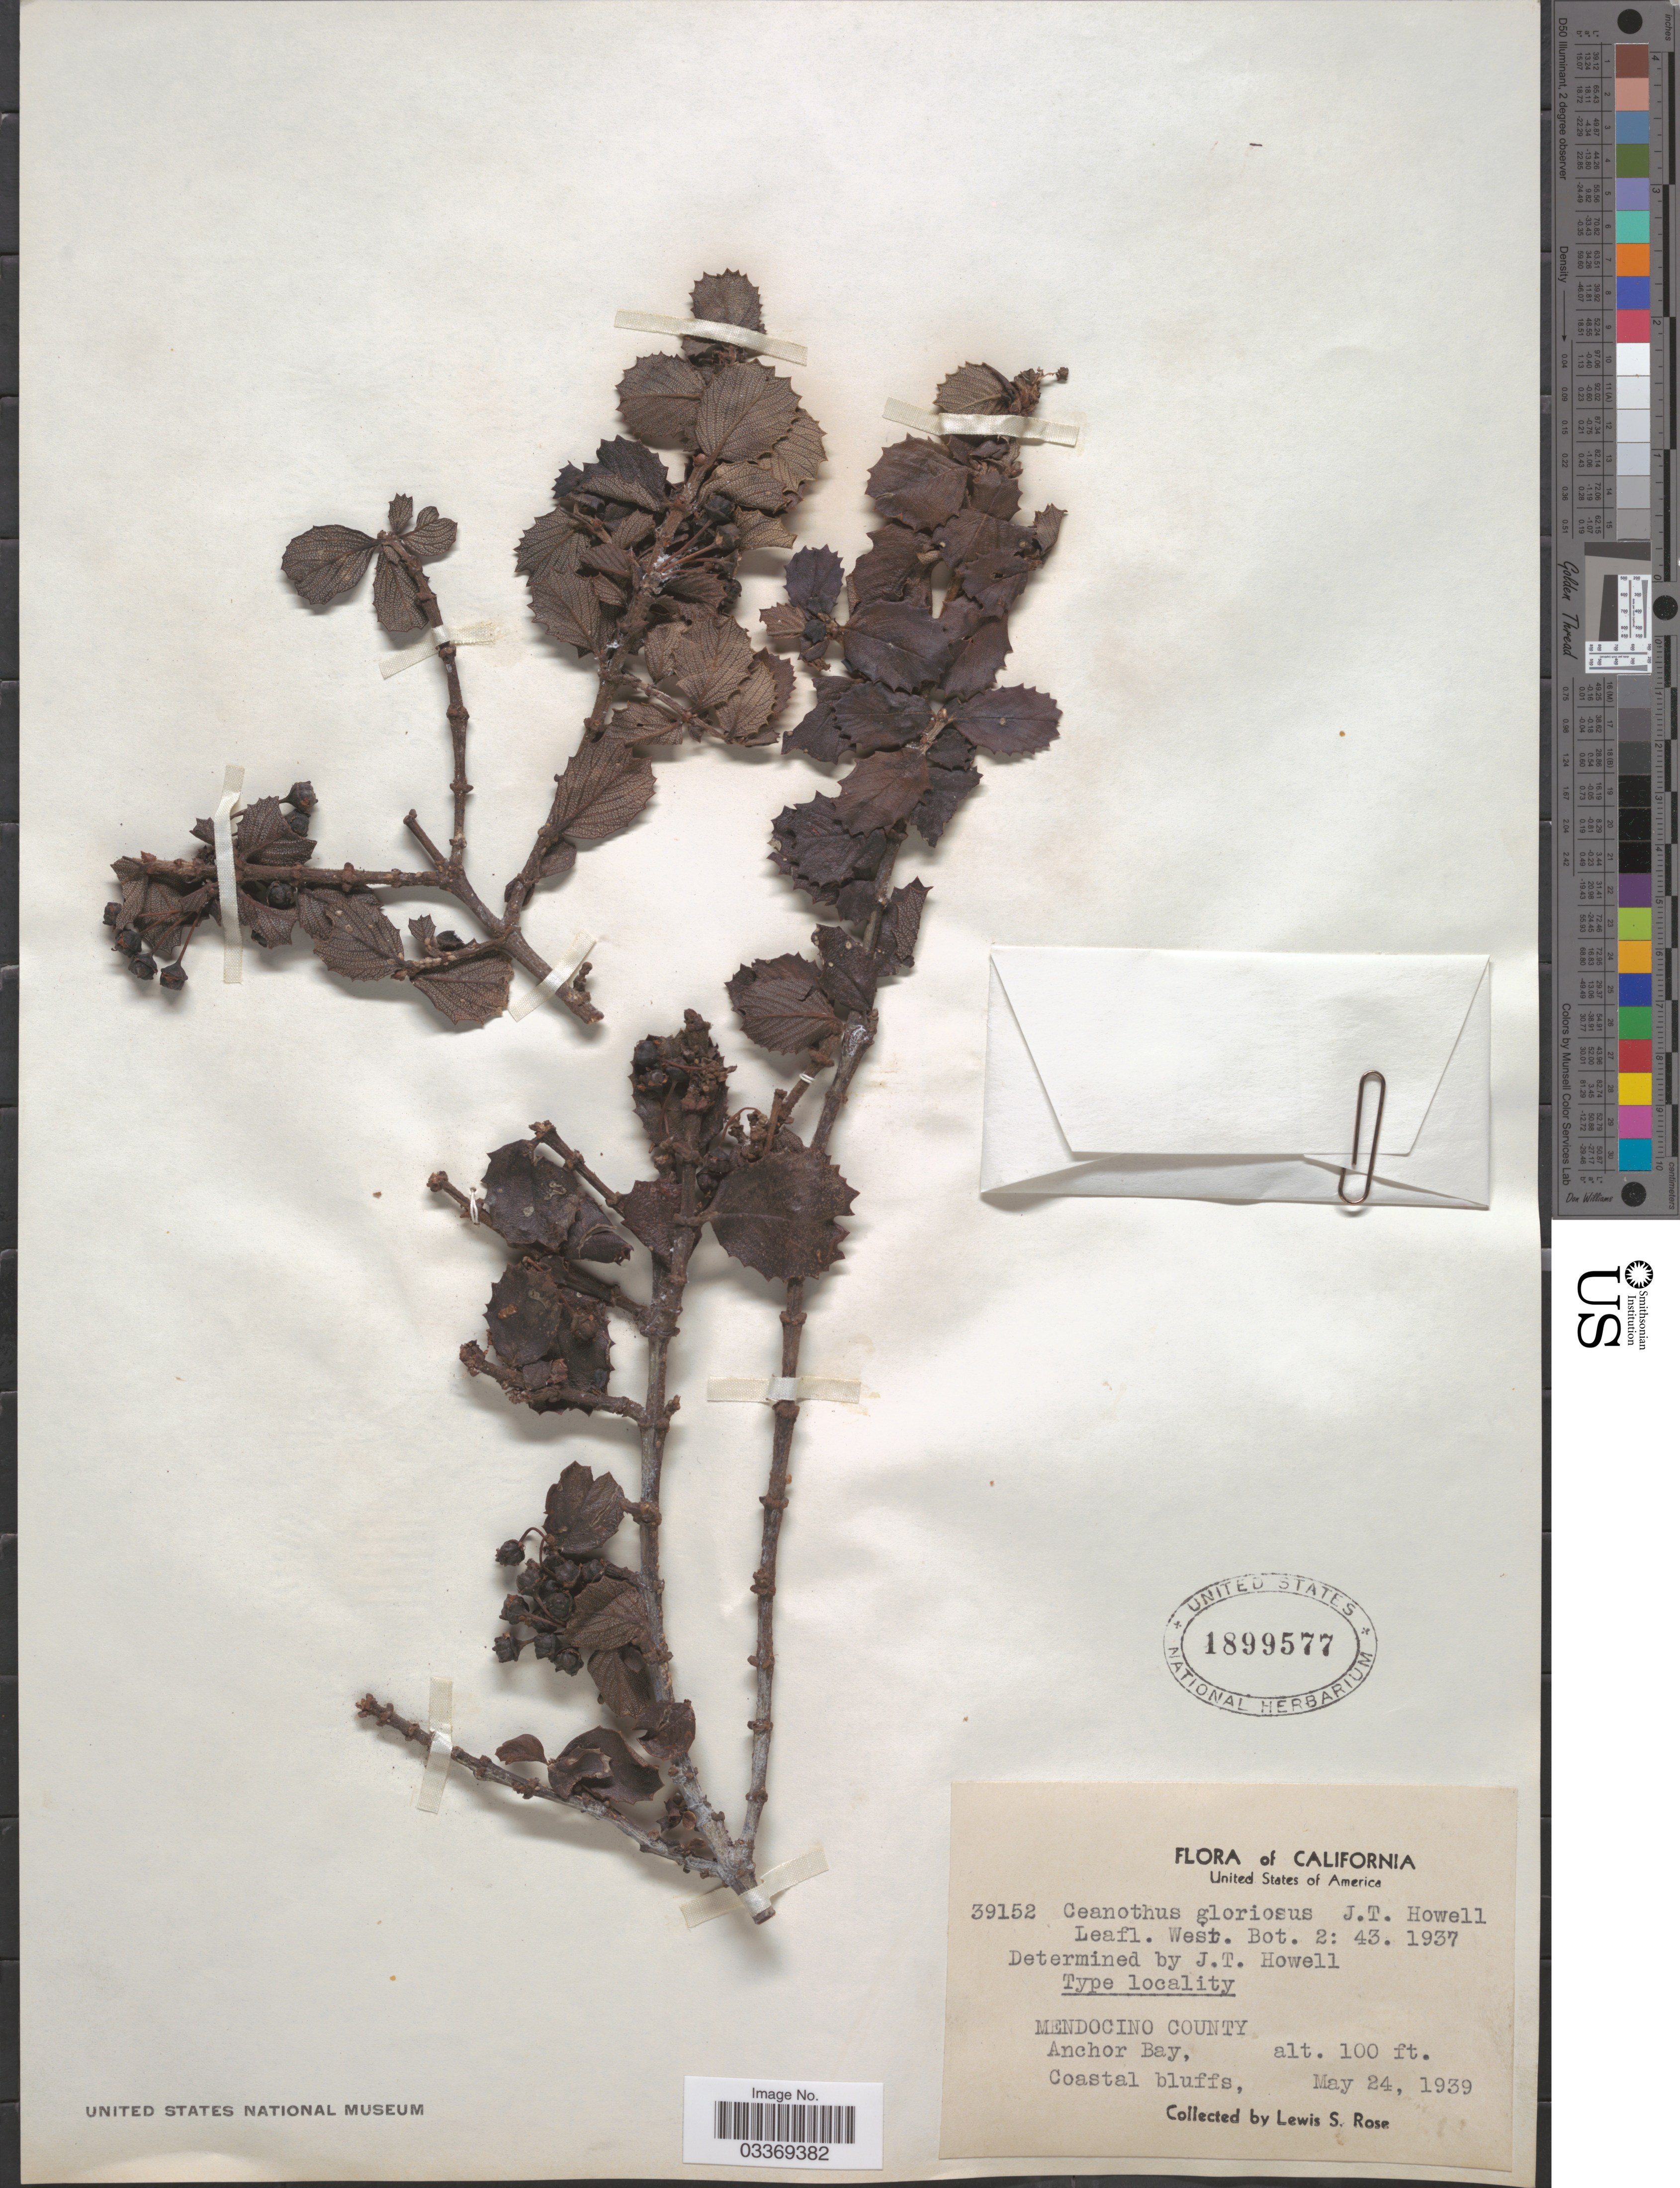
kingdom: Plantae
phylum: Tracheophyta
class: Magnoliopsida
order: Rosales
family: Rhamnaceae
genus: Ceanothus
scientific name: Ceanothus gloriosus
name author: J.T. Howell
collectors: L. S. Rose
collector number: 39152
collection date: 1939-05-24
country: United States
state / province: California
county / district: Mendocino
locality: Mendocino County. Anchor Bay, Coastal bluffs.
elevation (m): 30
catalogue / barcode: US 1899577